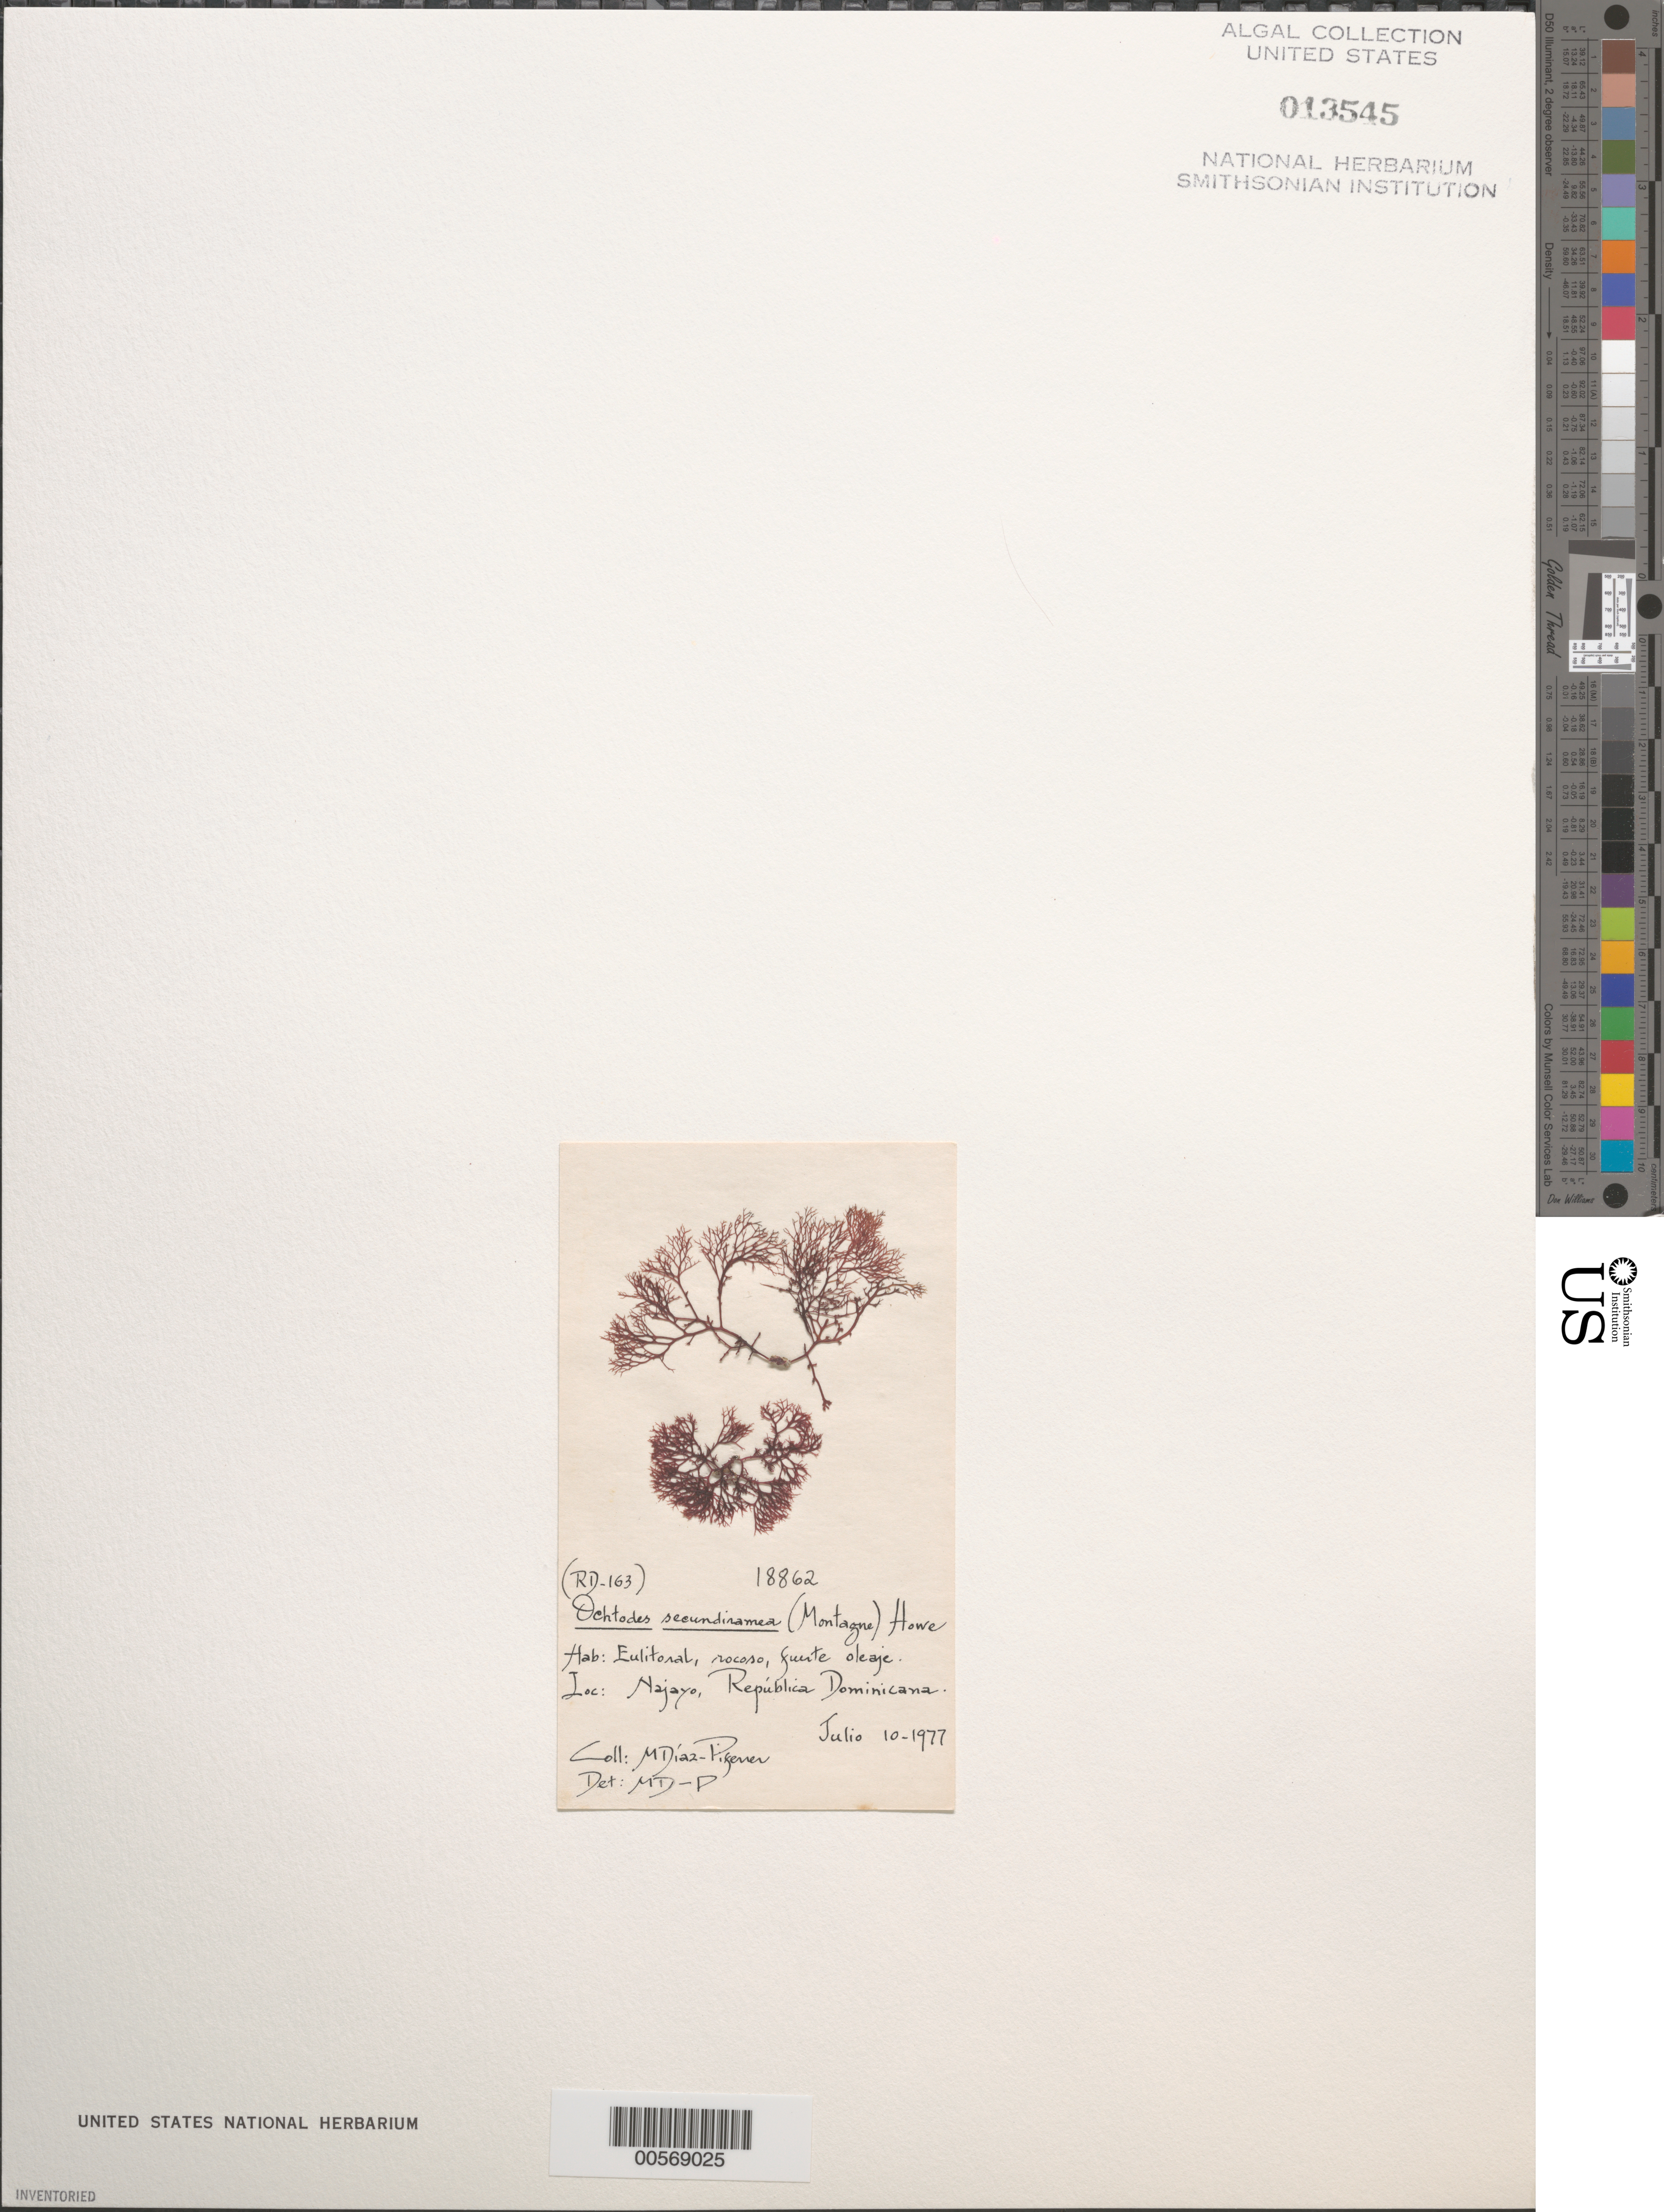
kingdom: Plantae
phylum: Rhodophyta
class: Florideophyceae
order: Gigartinales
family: Rhizophyllidaceae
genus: Ochtodes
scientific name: Ochtodes secundiramea, ined.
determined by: Diaz-Piferrer, M.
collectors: M. Diaz-Piferrer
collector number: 18862 & RD-163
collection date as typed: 10 Jul 1977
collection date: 1977-07-10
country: Dominican Republic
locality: Najayo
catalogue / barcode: US 13545